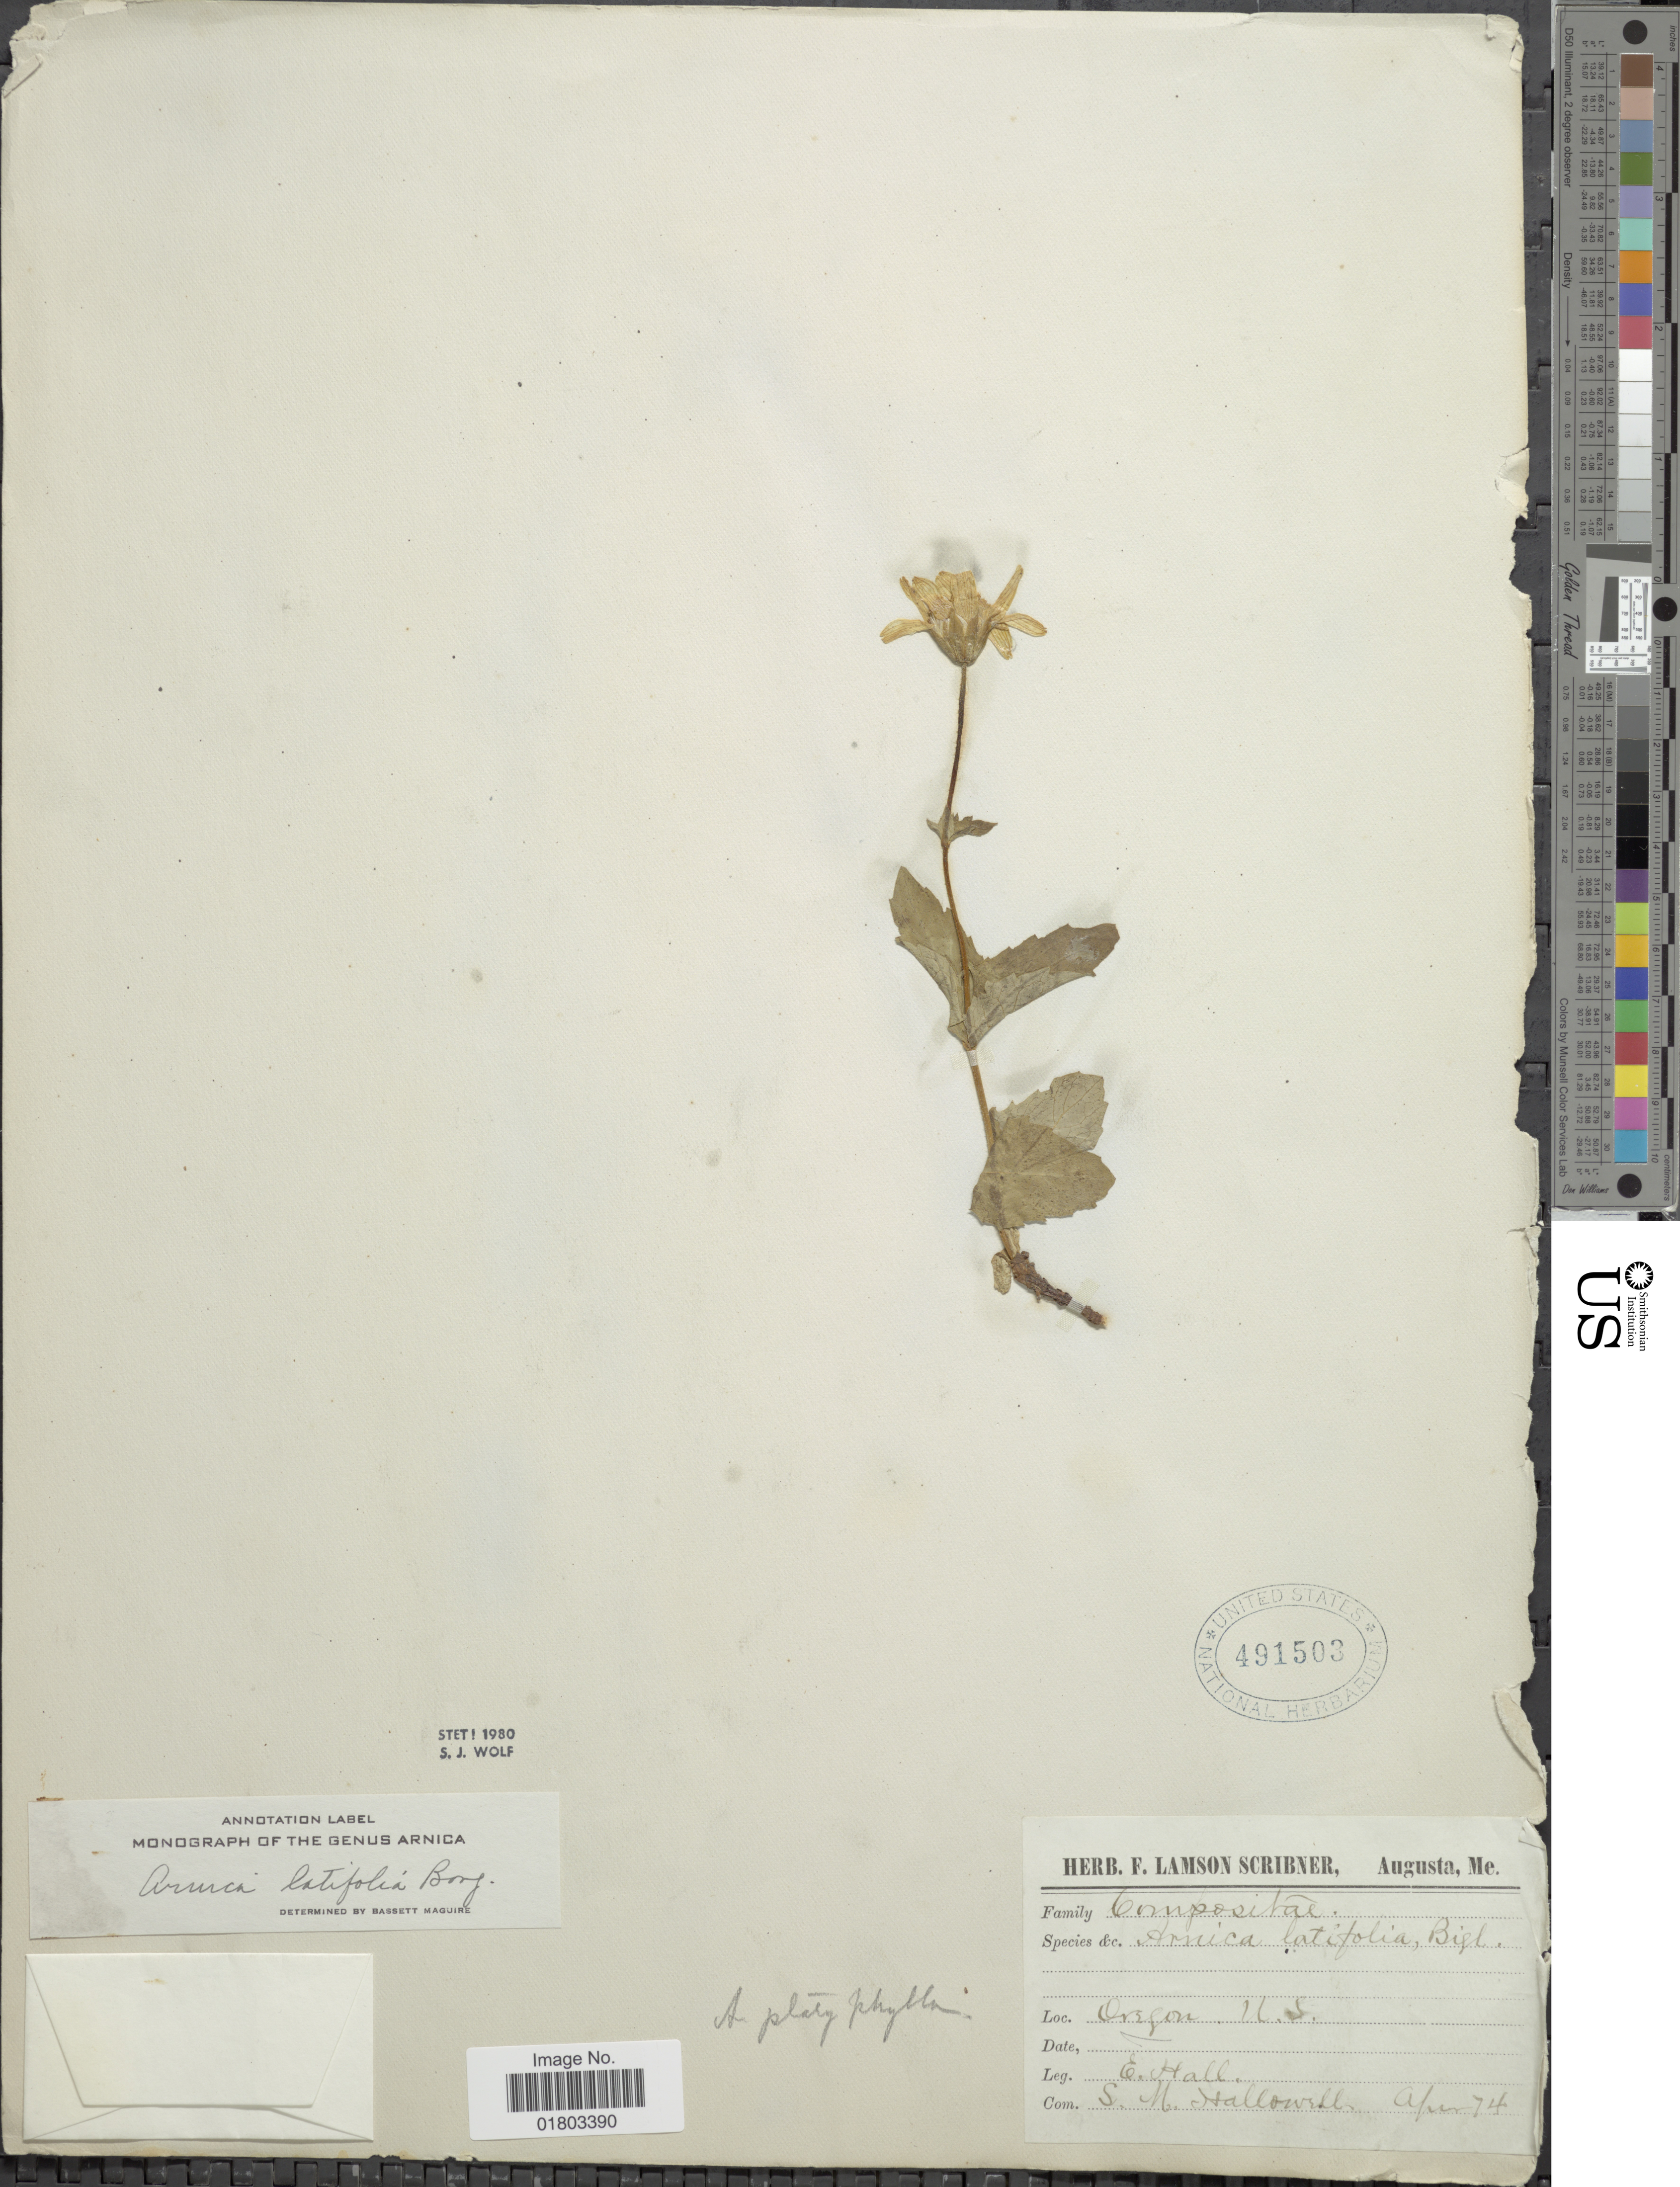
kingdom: Plantae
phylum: Tracheophyta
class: Magnoliopsida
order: Asterales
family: Asteraceae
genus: Arnica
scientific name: Arnica latifolia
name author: Bong.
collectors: E. Hall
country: United States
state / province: Oregon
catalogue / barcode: US 491503